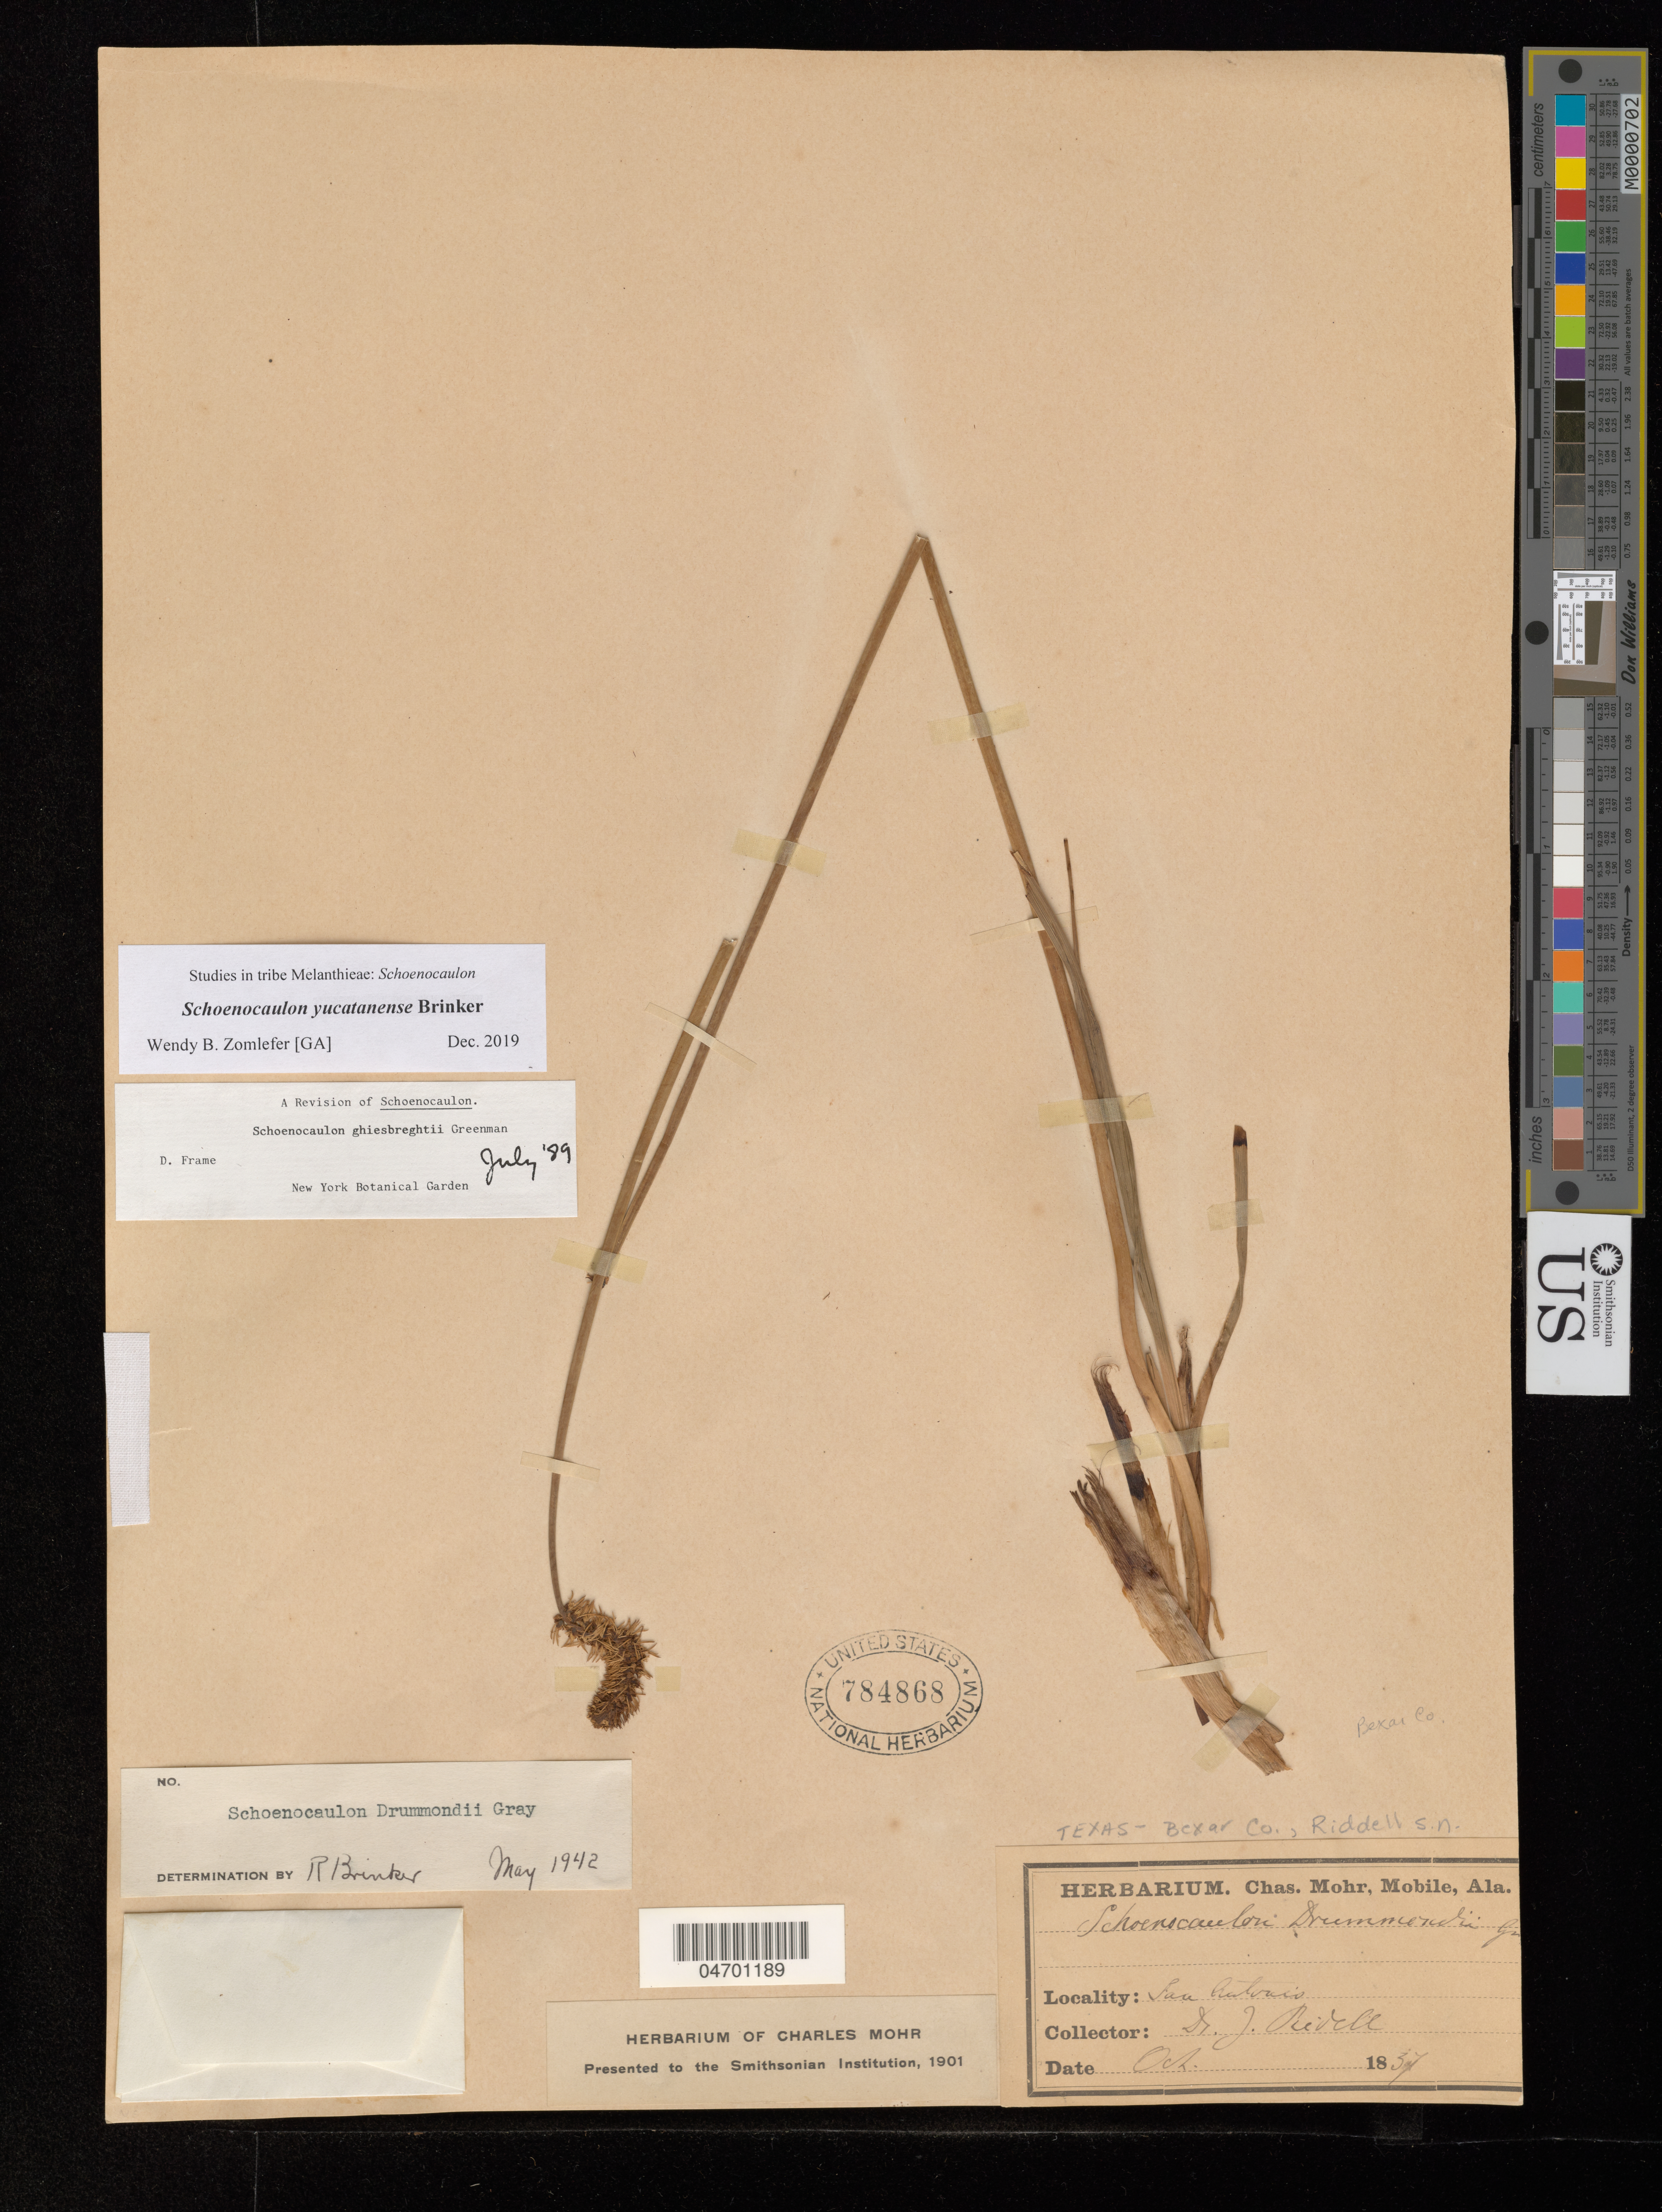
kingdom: Plantae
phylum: Tracheophyta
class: Liliopsida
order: Liliales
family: Melanthiaceae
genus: Schoenocaulon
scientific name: Schoenocaulon sp.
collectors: J. Ridell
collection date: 1857-10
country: United States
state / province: Texas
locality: Bexar Co. San Antonio.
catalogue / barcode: US 784868